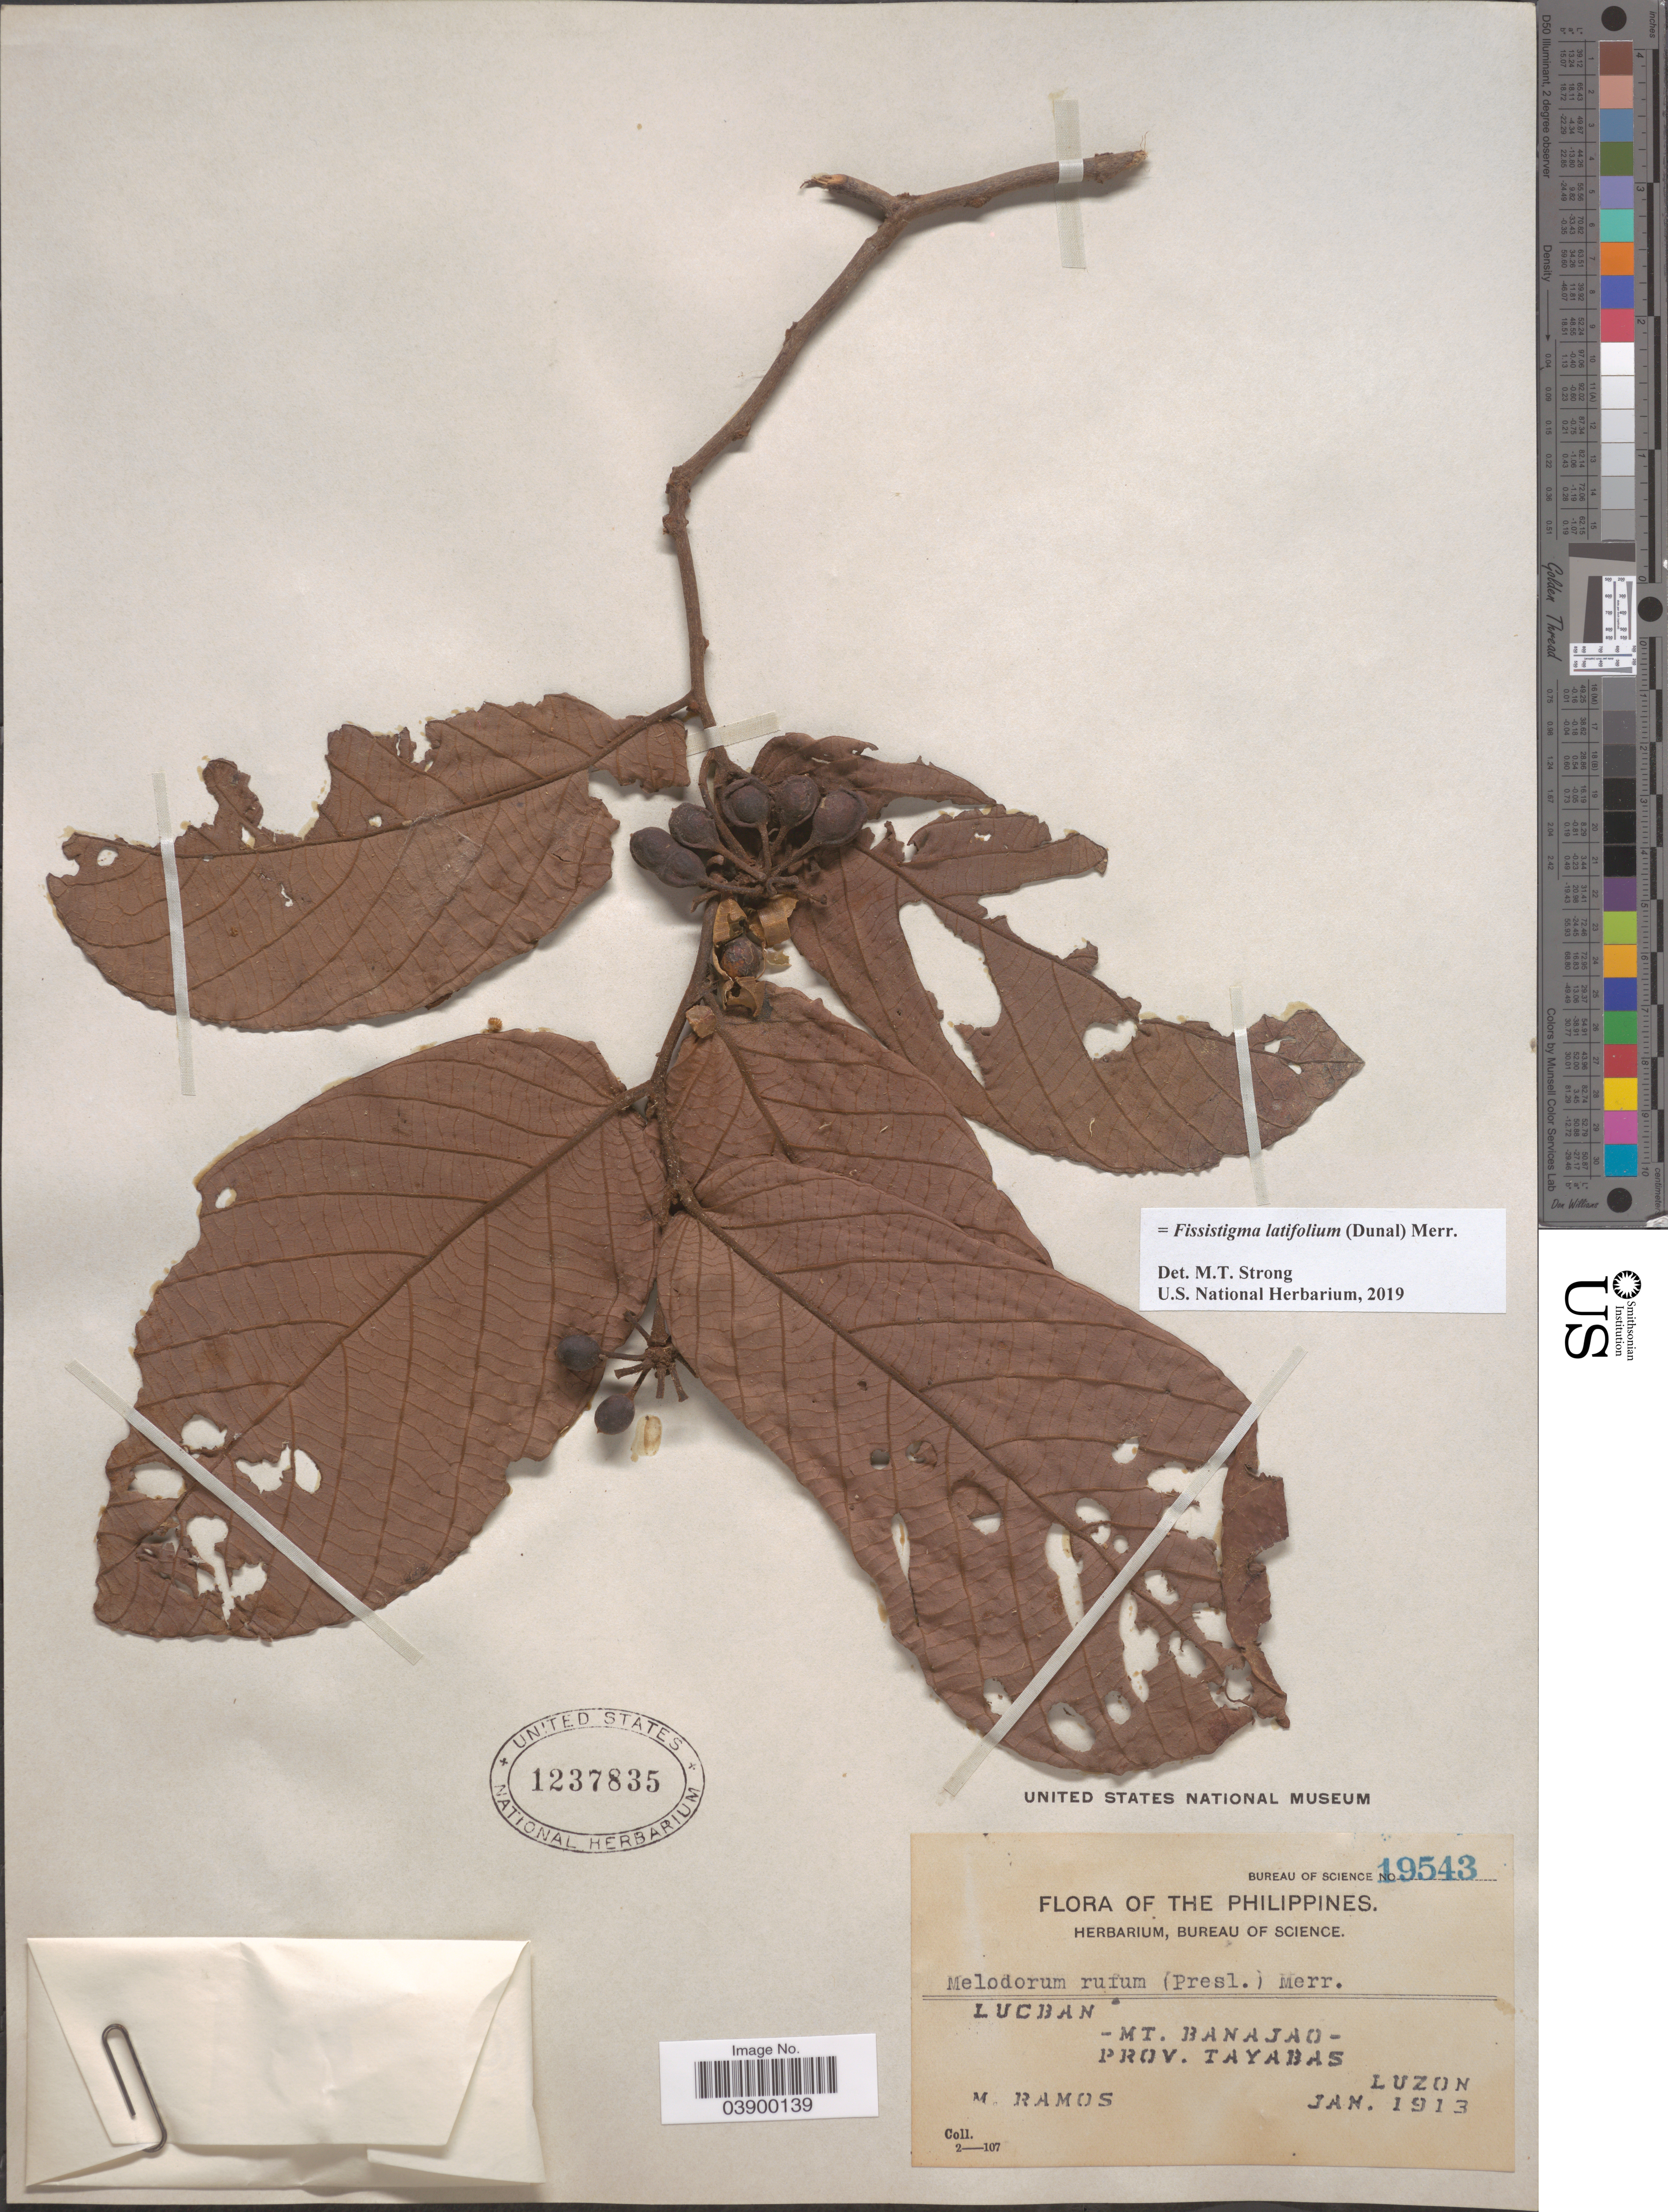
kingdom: Plantae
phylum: Tracheophyta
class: Magnoliopsida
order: Magnoliales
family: Annonaceae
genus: Fissistigma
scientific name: Fissistigma latifolium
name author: (Dunal) Merr.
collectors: M. Ramos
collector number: Bureau of Science 19543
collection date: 1913-01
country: Philippines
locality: Lucban. -Mt. Banajao-. Prov. Tayabas. Luzon.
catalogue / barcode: US 1237835